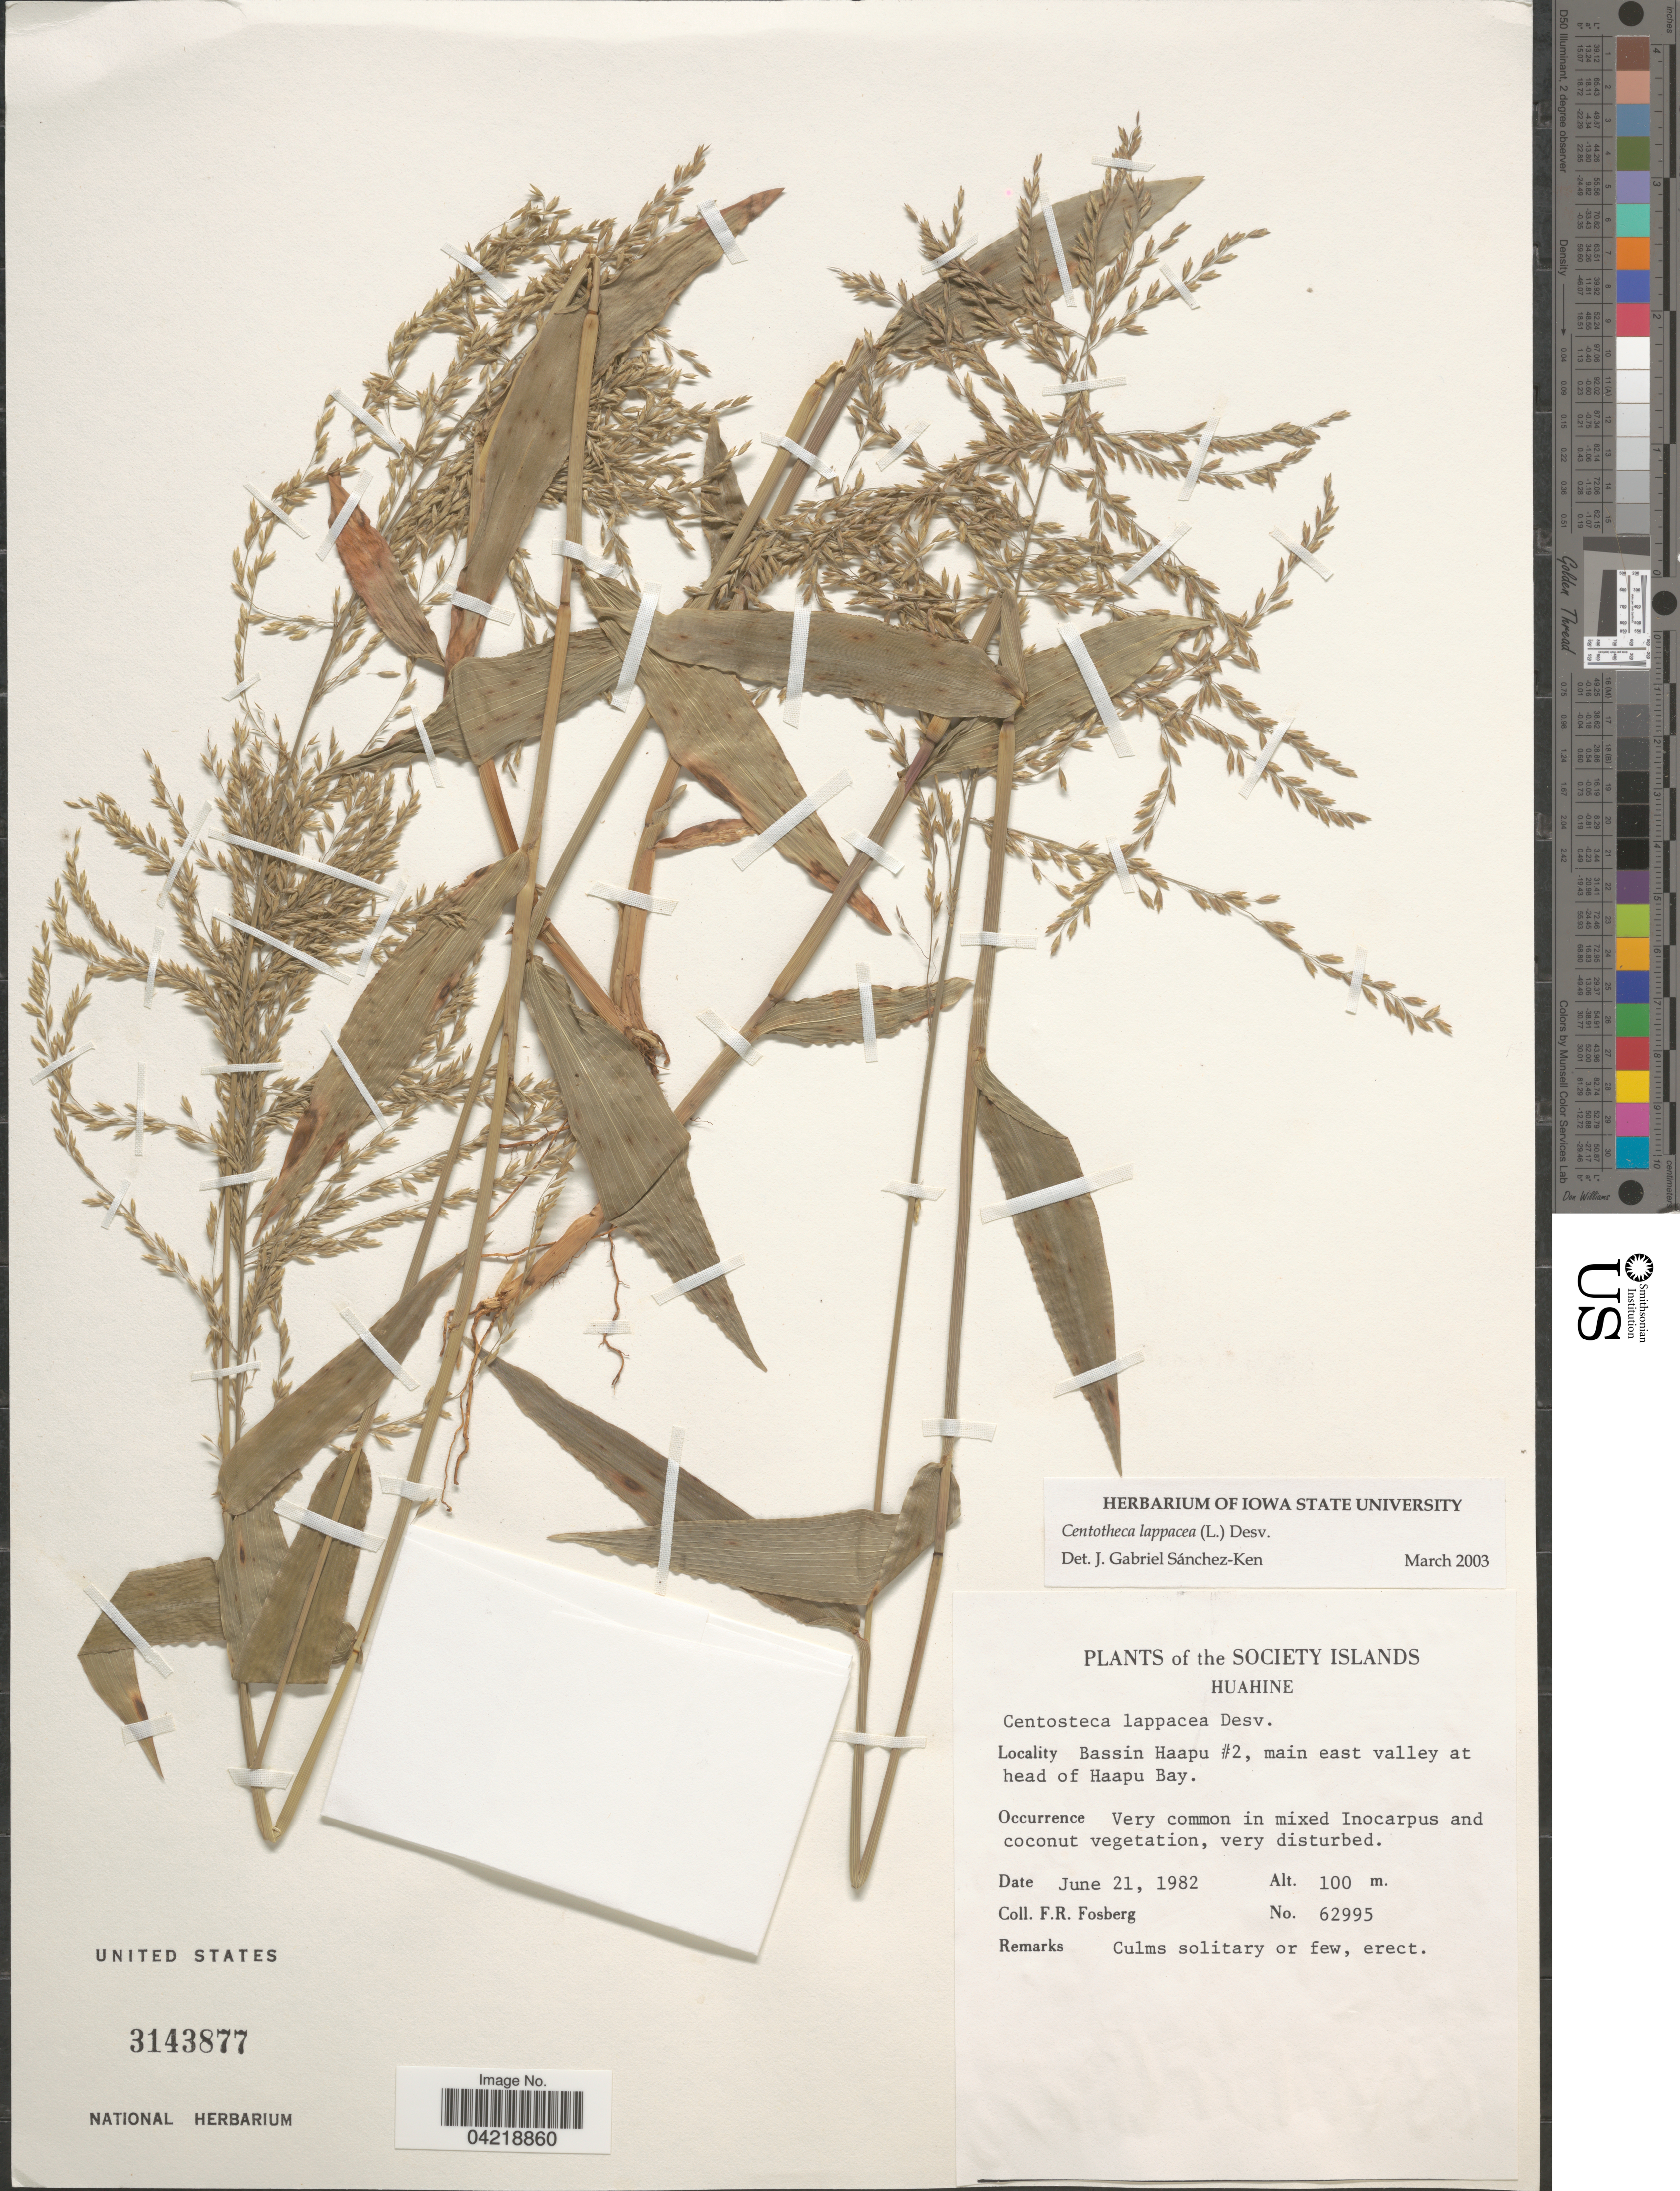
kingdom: Plantae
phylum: Tracheophyta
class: Liliopsida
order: Poales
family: Poaceae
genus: Centotheca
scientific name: Centotheca lappacea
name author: (L.) Desv.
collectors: F. R. Fosberg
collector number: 62995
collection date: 1982-06-21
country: French Polynesia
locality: Society Islands. Huahine. Bassin Haapu #2, main east valley at head of Haapu Bay.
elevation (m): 100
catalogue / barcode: US 3143877